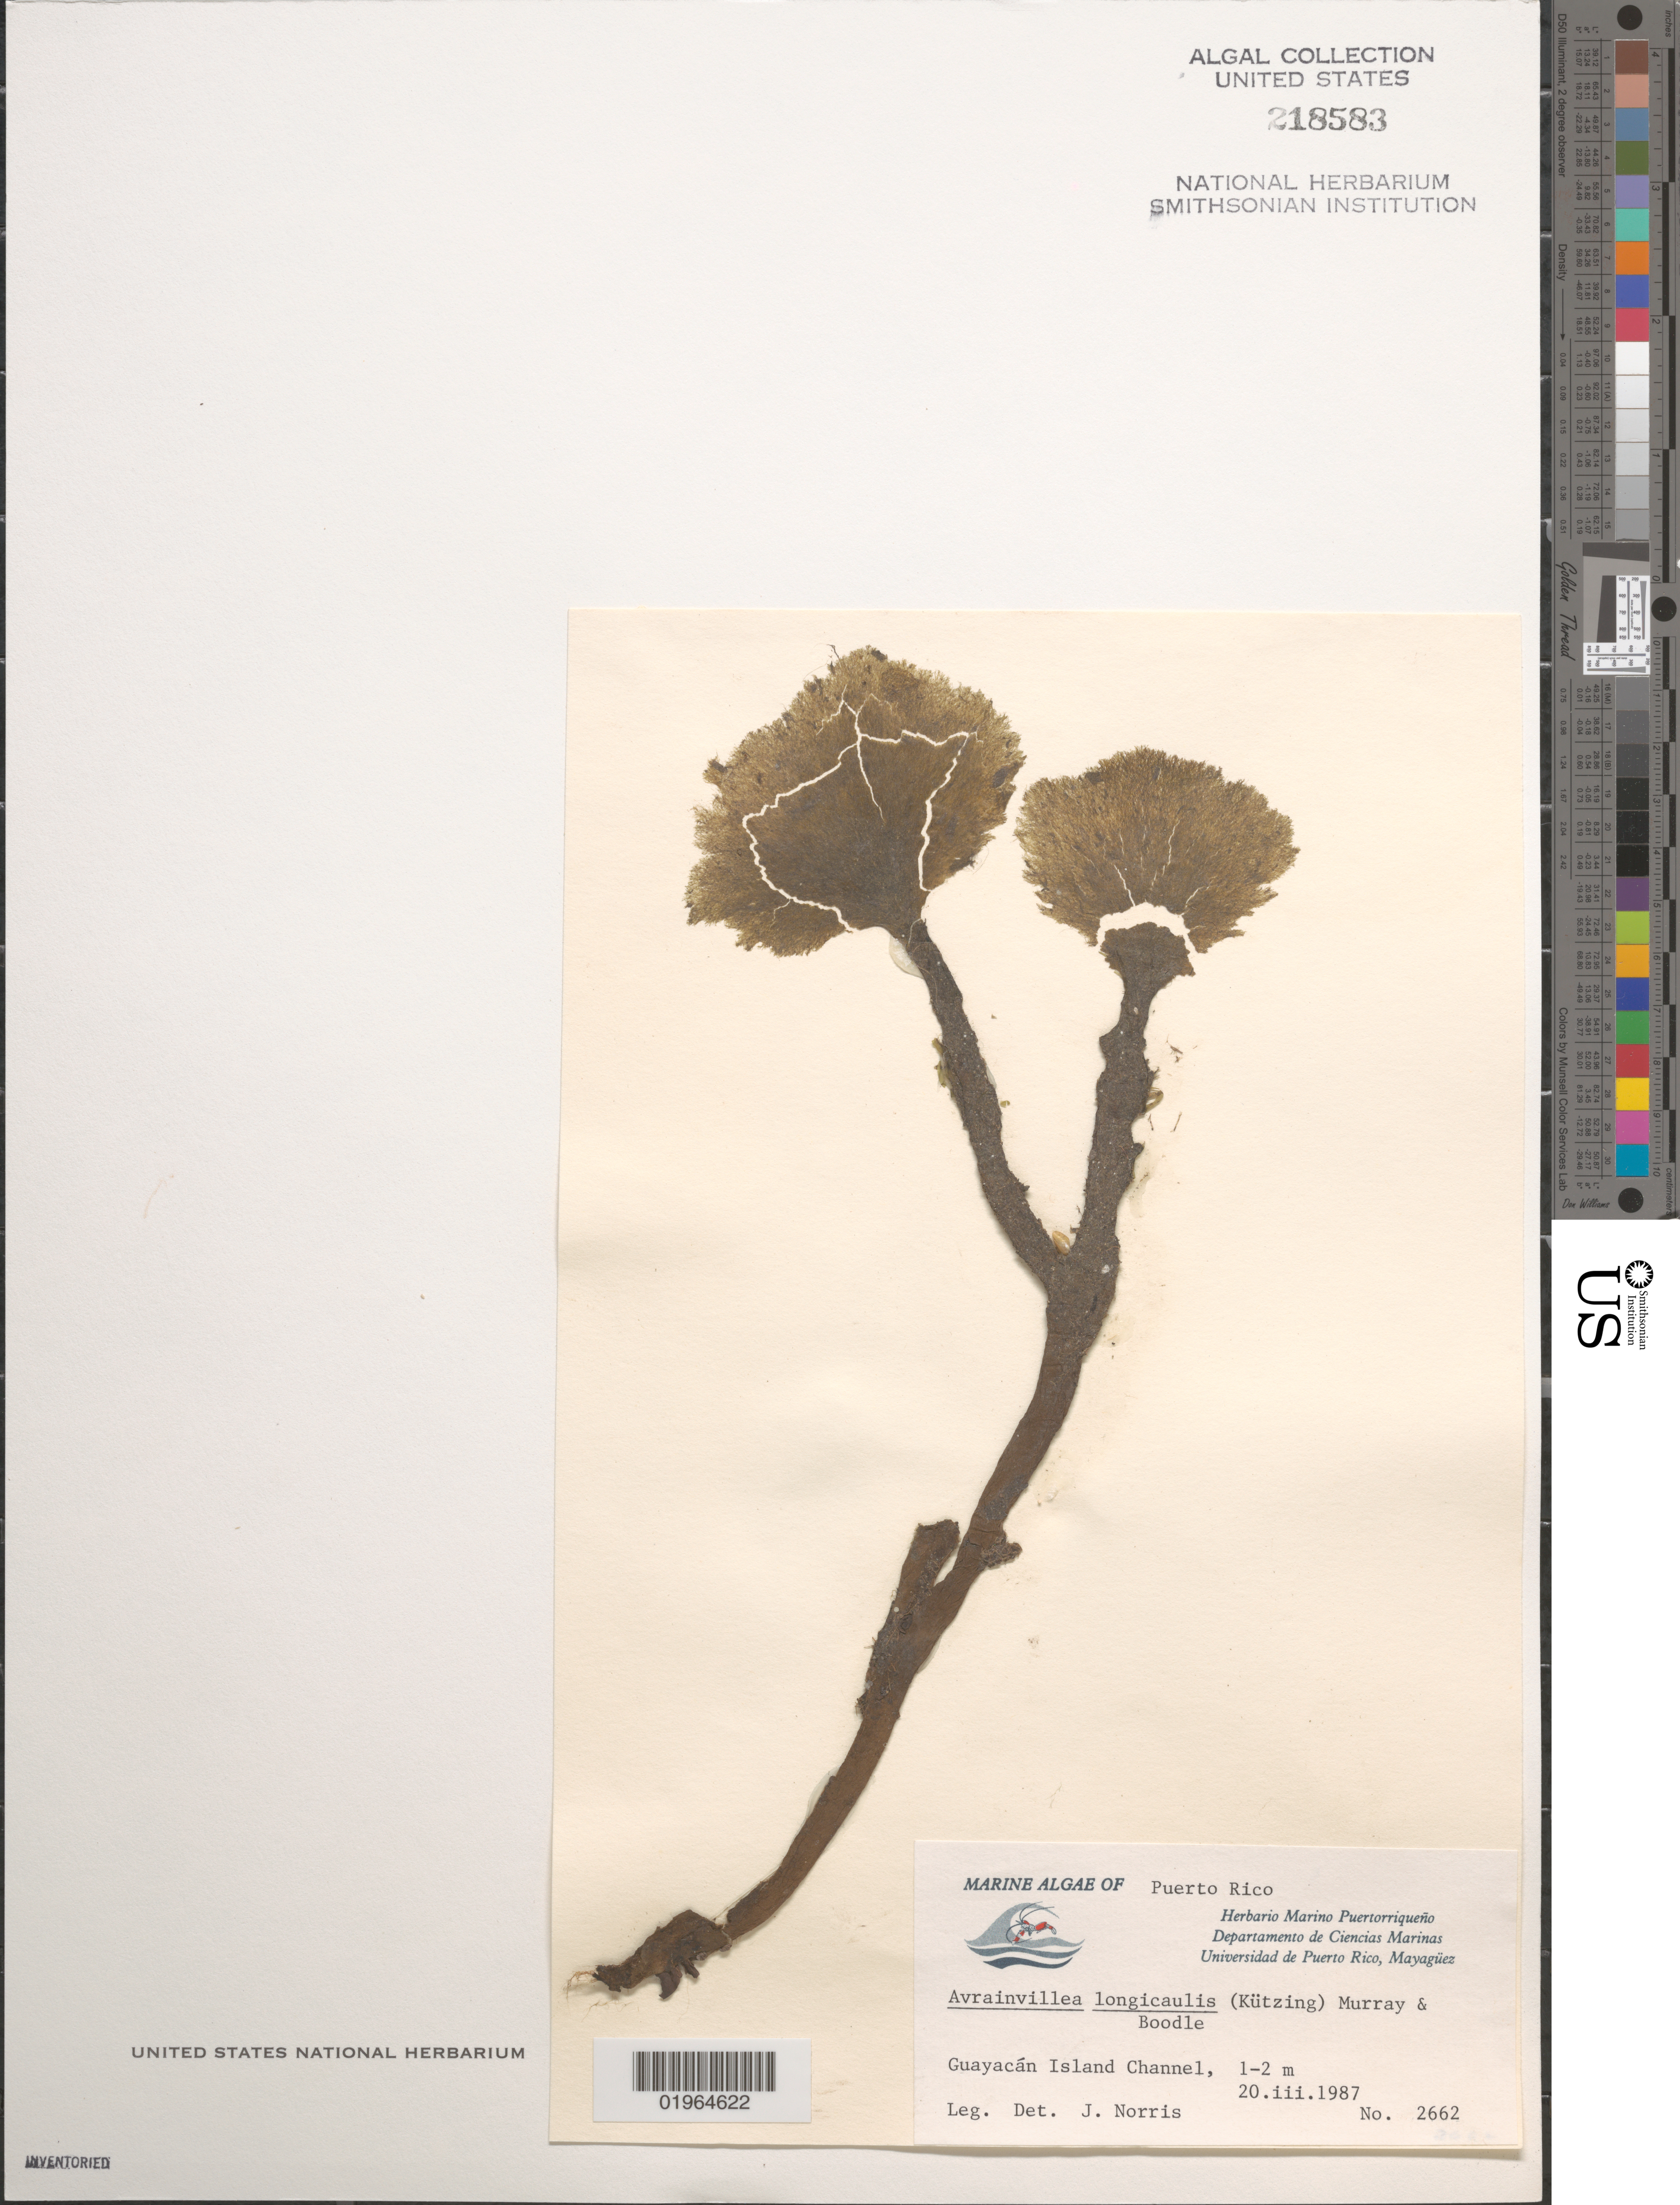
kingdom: Plantae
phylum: Chlorophyta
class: Ulvophyceae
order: Bryopsidales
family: Dichotomosiphonaceae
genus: Avrainvillea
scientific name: Avrainvillea longicaulis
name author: (Kütz.) G. Murray & Boodle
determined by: Norris, J. N.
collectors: J. Norris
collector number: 2662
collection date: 1987-03-20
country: Puerto Rico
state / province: Lajas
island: Guayacan Island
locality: Channel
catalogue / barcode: US 218583